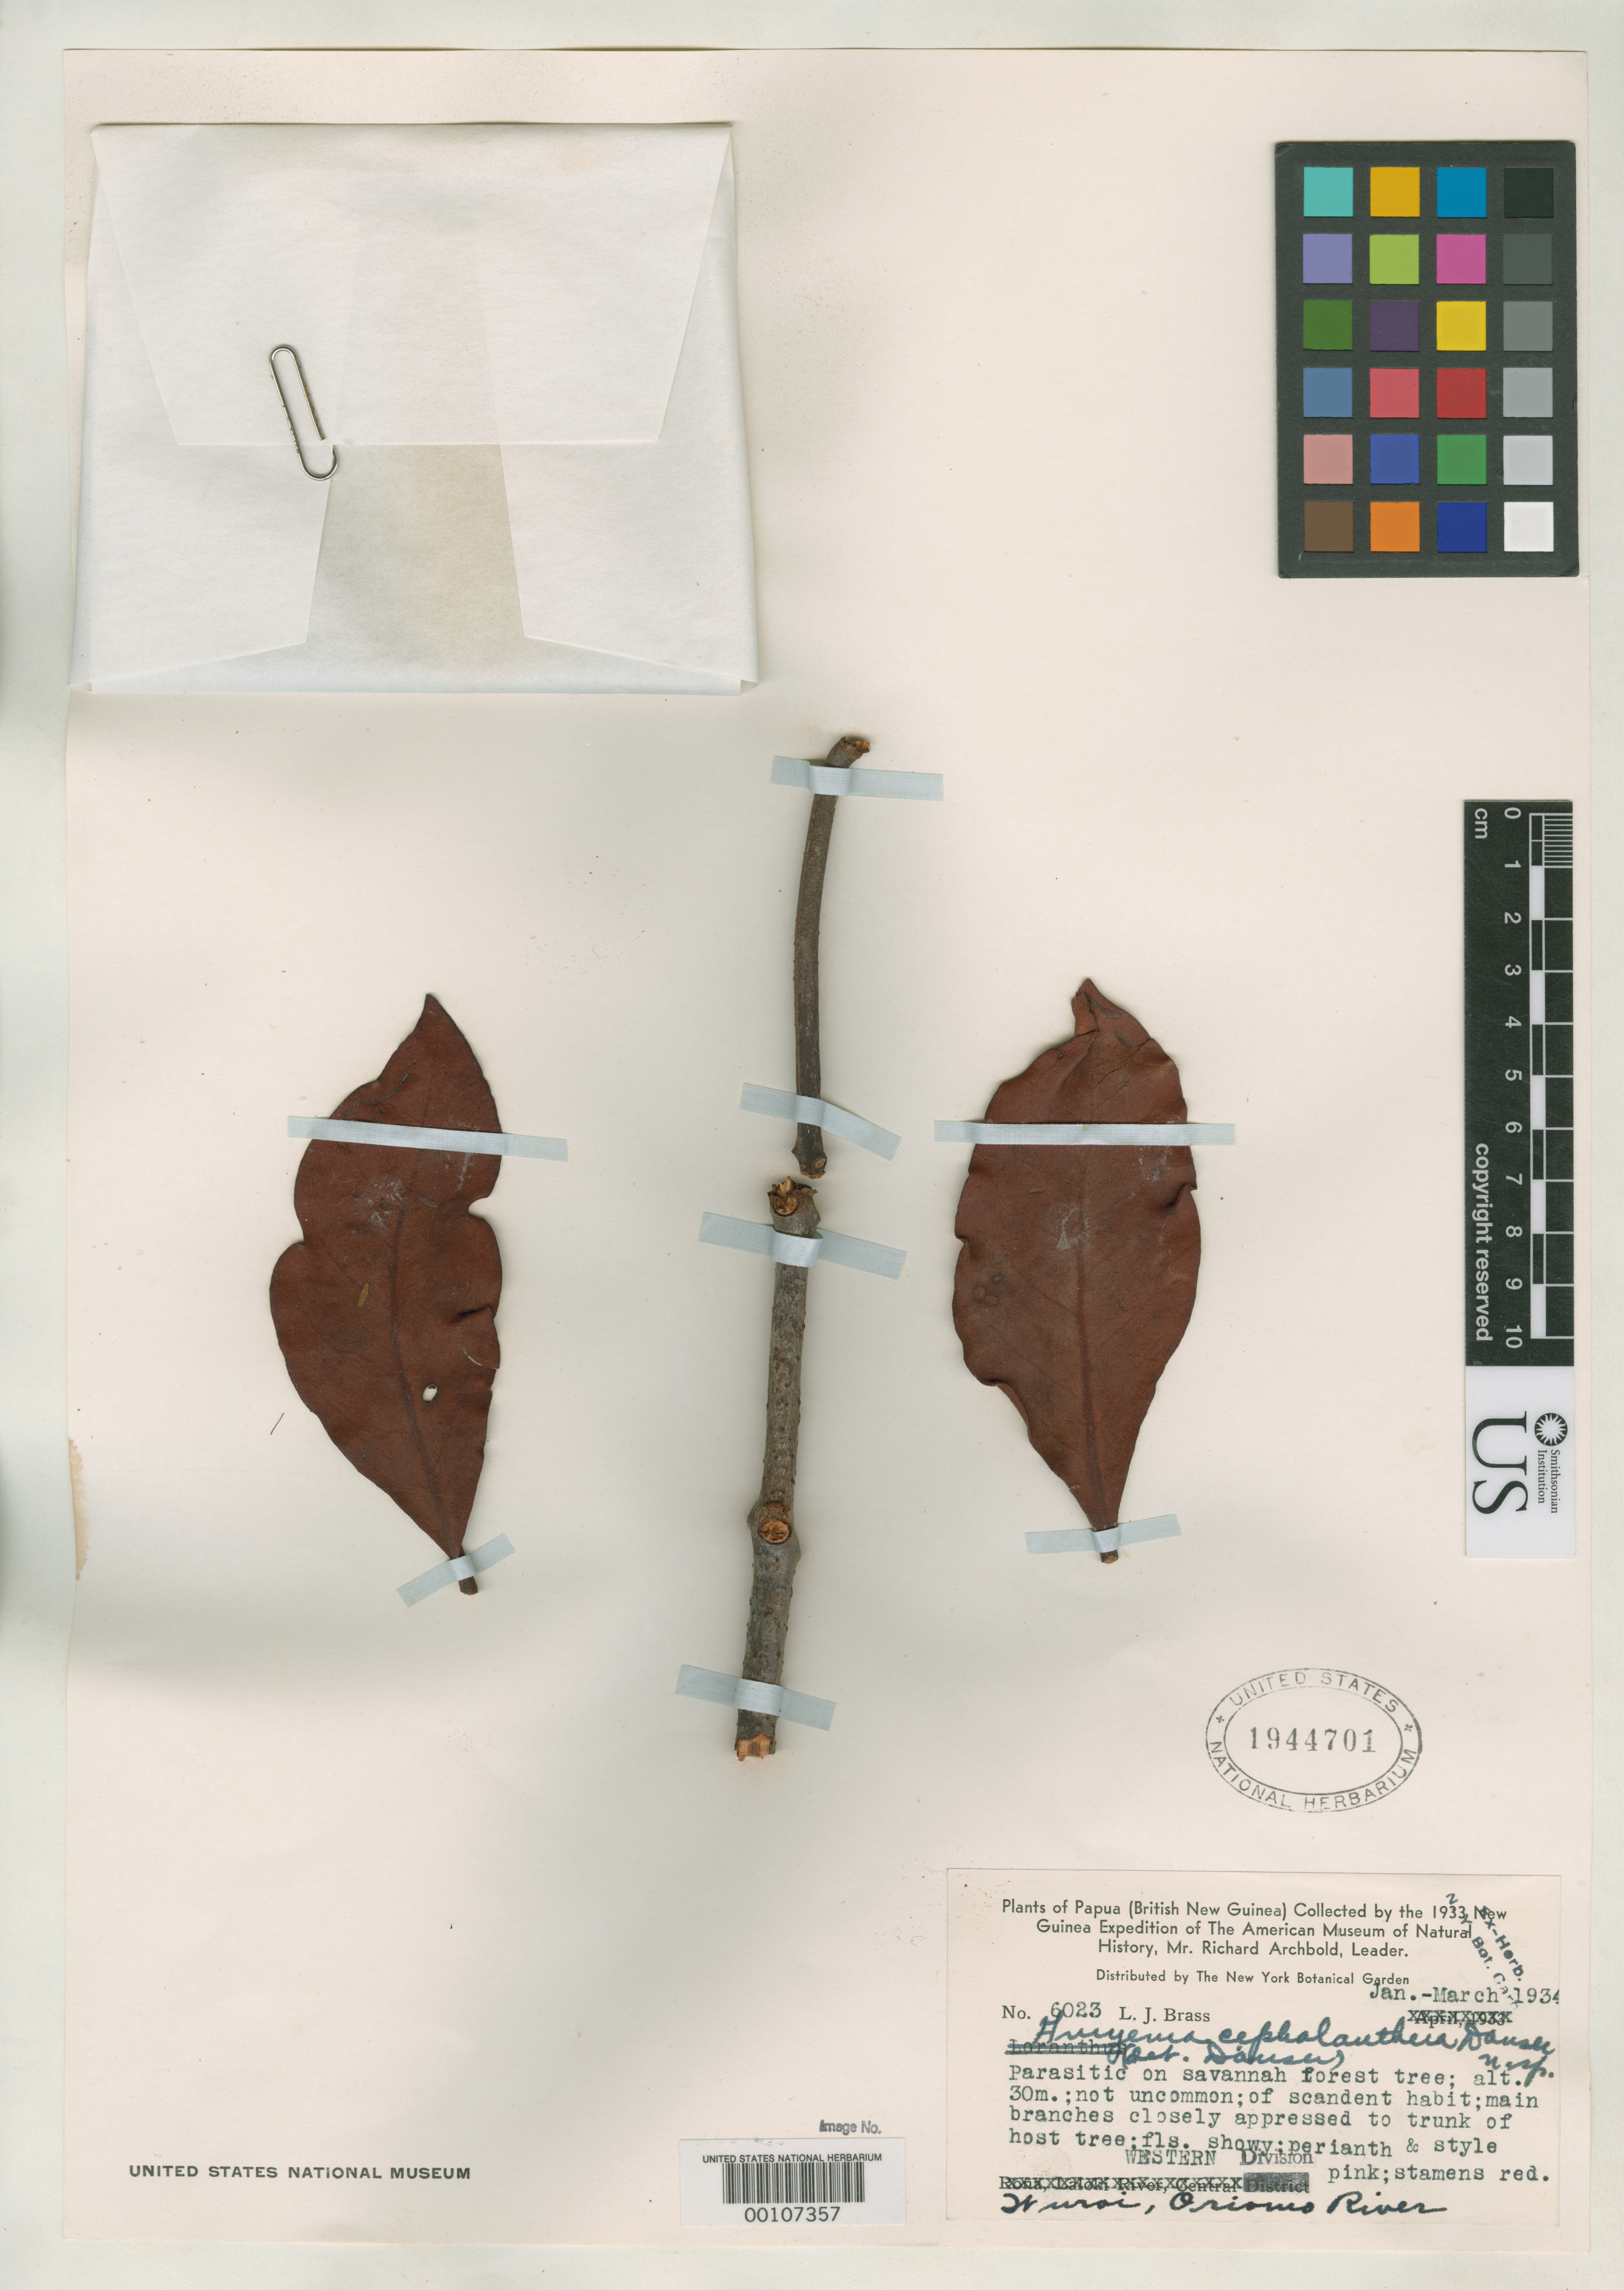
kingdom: Plantae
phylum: Tracheophyta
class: Magnoliopsida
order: Santalales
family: Loranthaceae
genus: Amyema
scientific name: Amyema cephalanthera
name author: Danser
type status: Isotype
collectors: L. J. Brass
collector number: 6023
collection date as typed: Jan 1934 to -- Mar 1934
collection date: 1934-01/1934-03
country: Papua New Guinea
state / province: Western Highlands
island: New Guinea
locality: Wuroi, Oriomo River.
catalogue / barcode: US 1944701